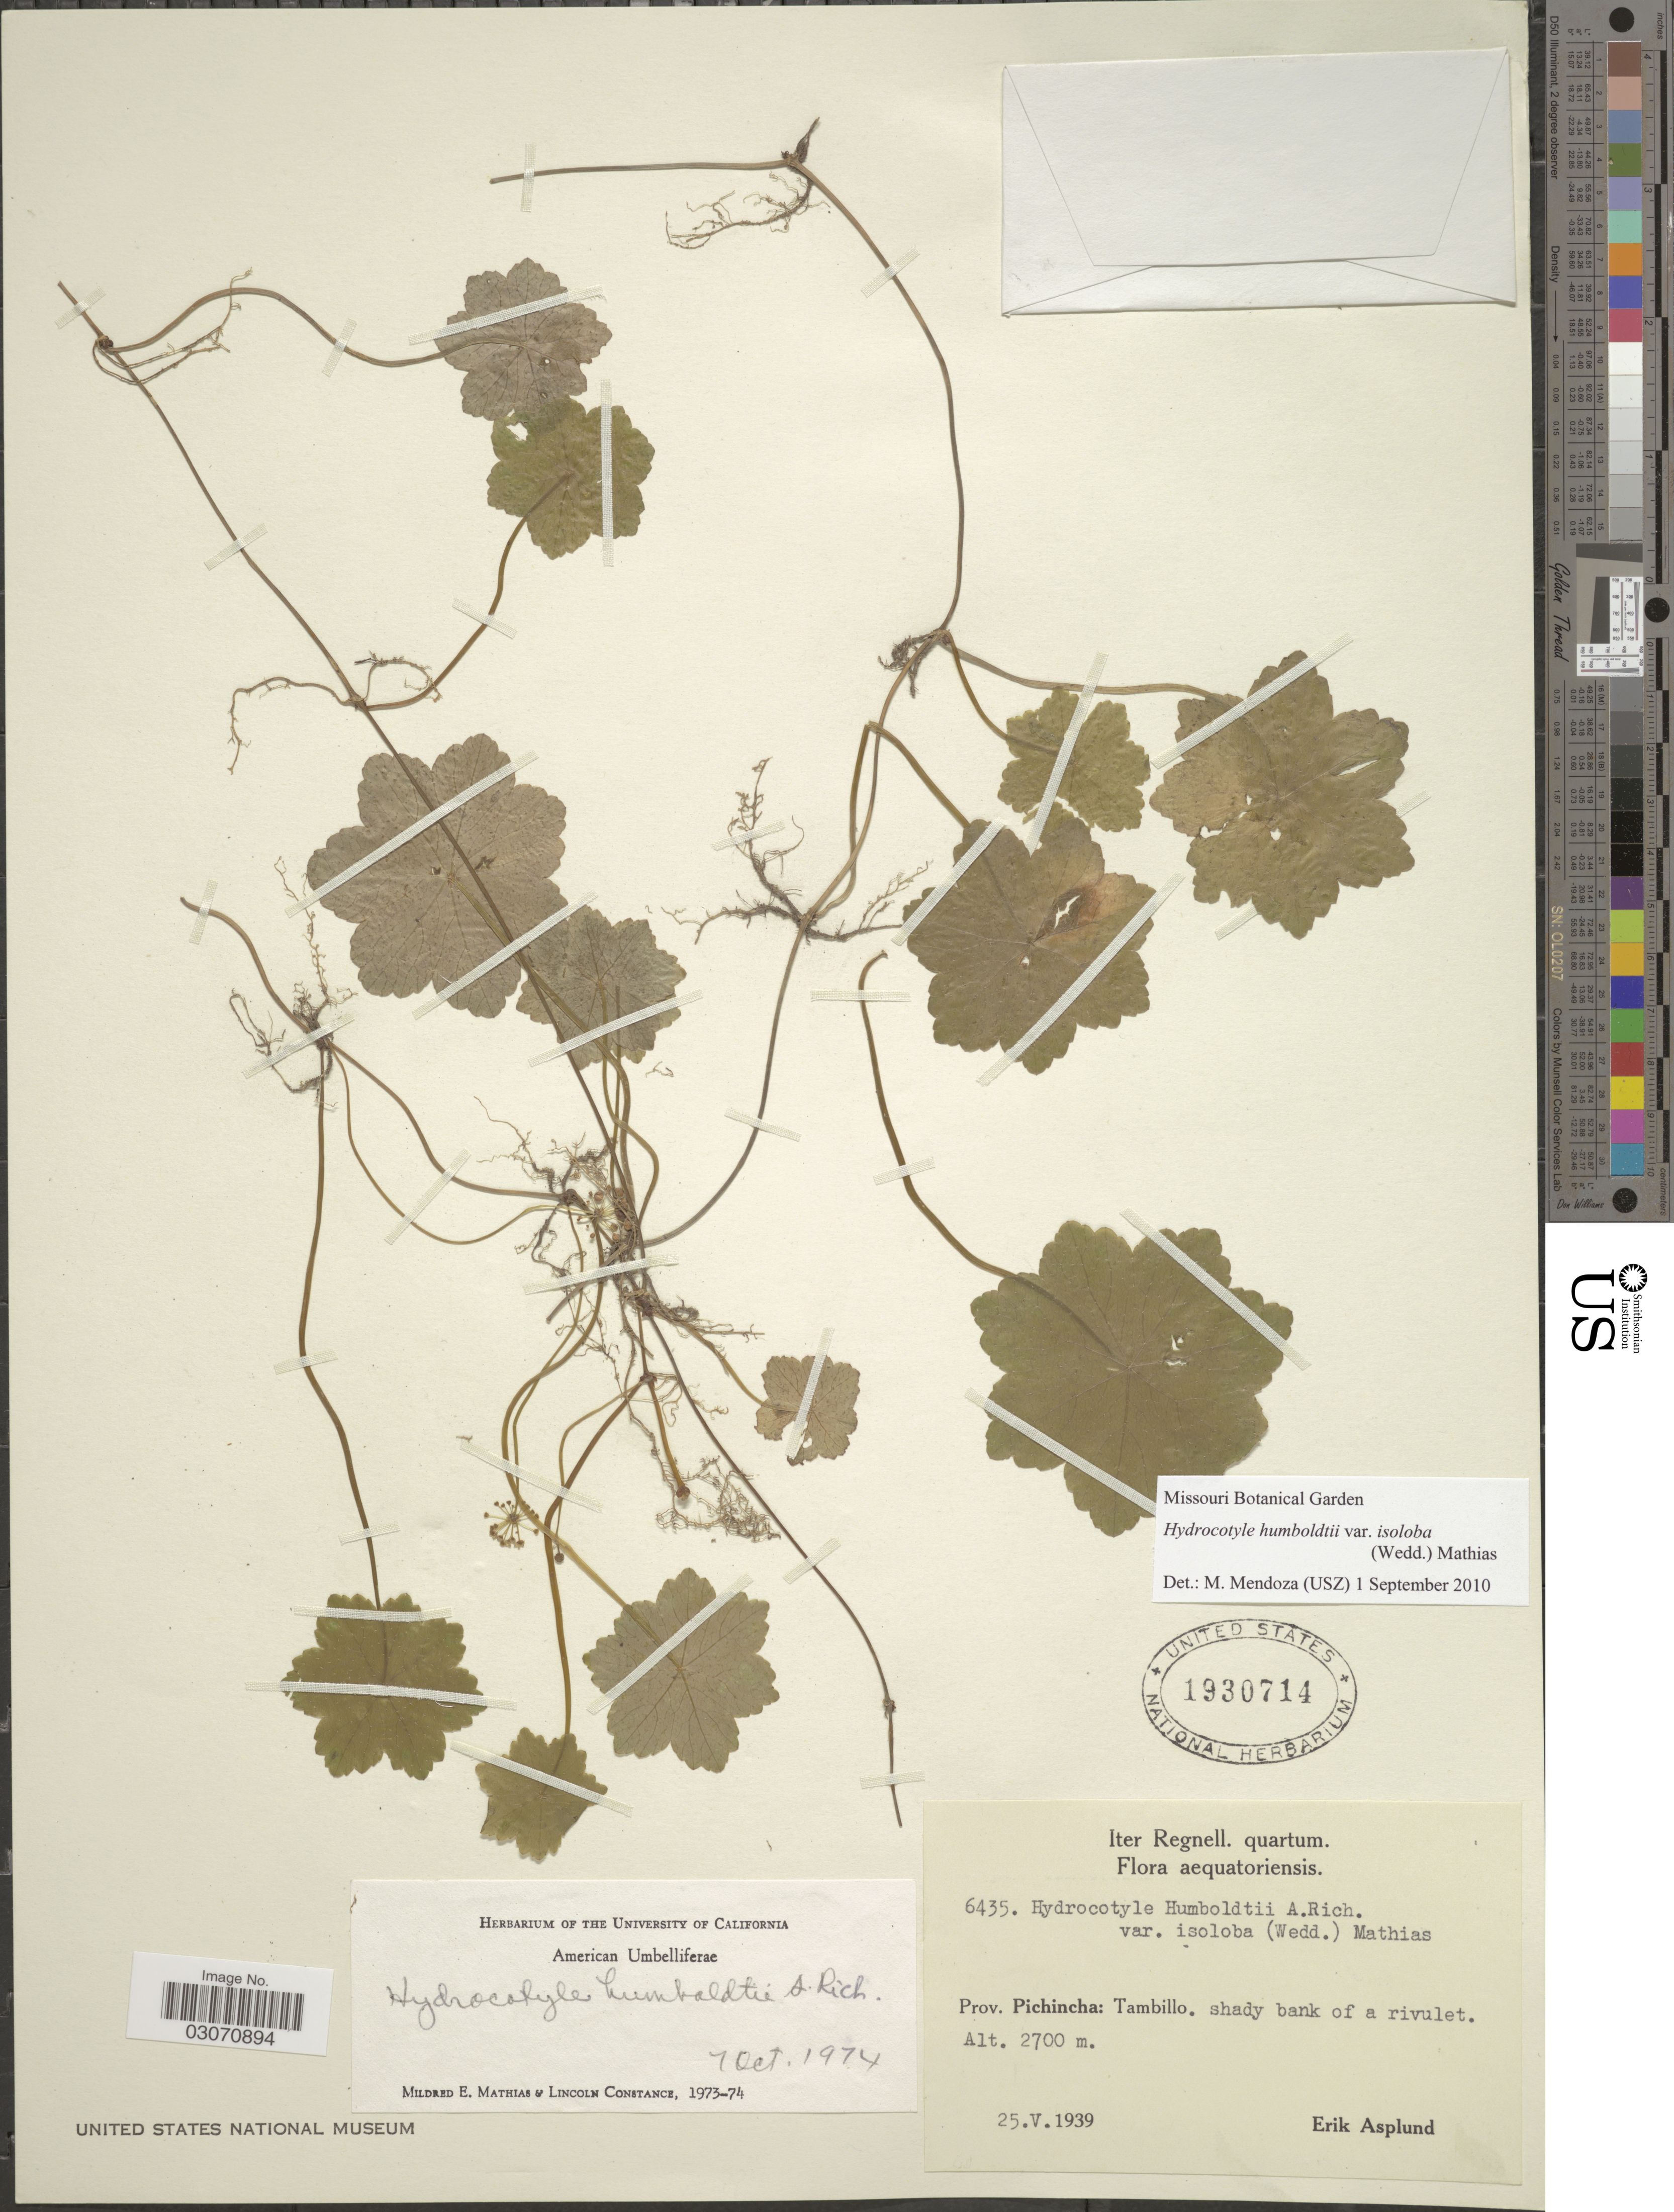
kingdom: Plantae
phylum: Tracheophyta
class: Magnoliopsida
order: Apiales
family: Araliaceae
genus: Hydrocotyle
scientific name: Hydrocotyle humboldtii var. isoloba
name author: Mathias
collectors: E. Asplund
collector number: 6435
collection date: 1939-05-25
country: Ecuador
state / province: Pichincha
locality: Tambillo. shady bank of rivulet.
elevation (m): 2700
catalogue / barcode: US 1930714